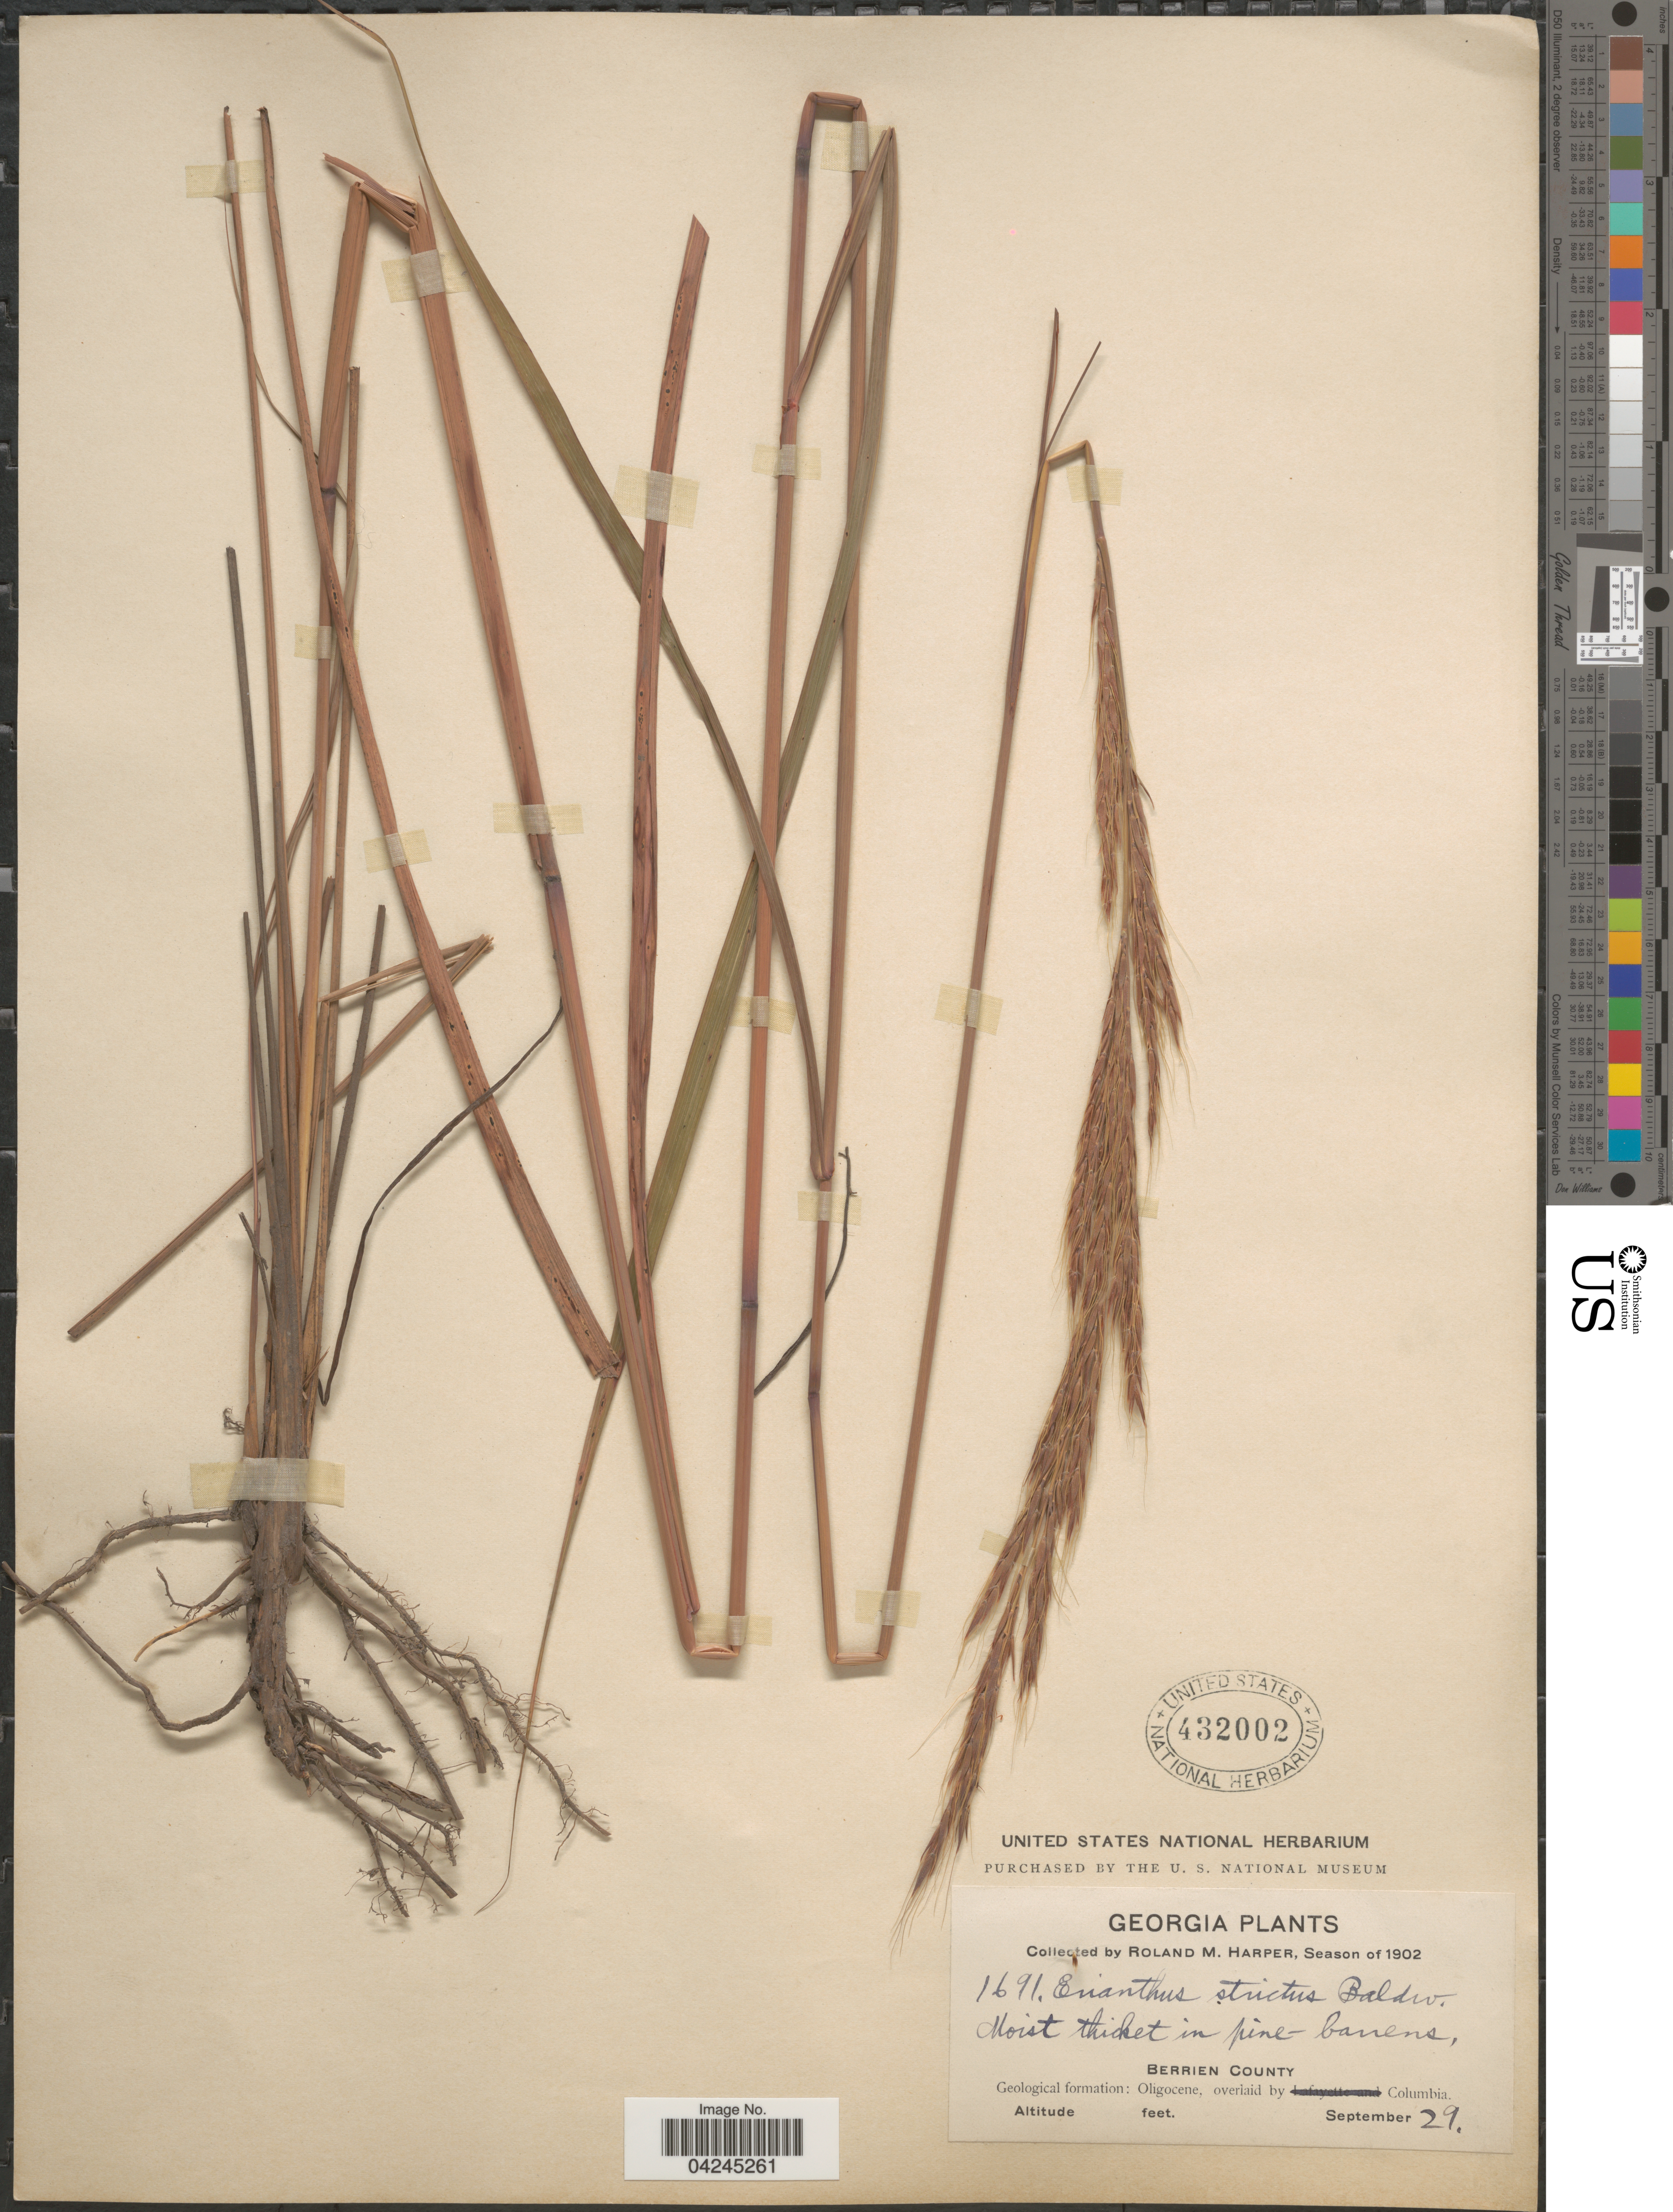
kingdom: Plantae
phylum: Tracheophyta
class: Liliopsida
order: Poales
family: Poaceae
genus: Erianthus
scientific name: Erianthus strictus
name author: Baldwin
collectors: R. M. Harper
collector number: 1691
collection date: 1902-09-29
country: United States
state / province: Georgia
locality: Berrien County. Geological formation: Oligocene, overlaid by Columbia.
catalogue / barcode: US 432002